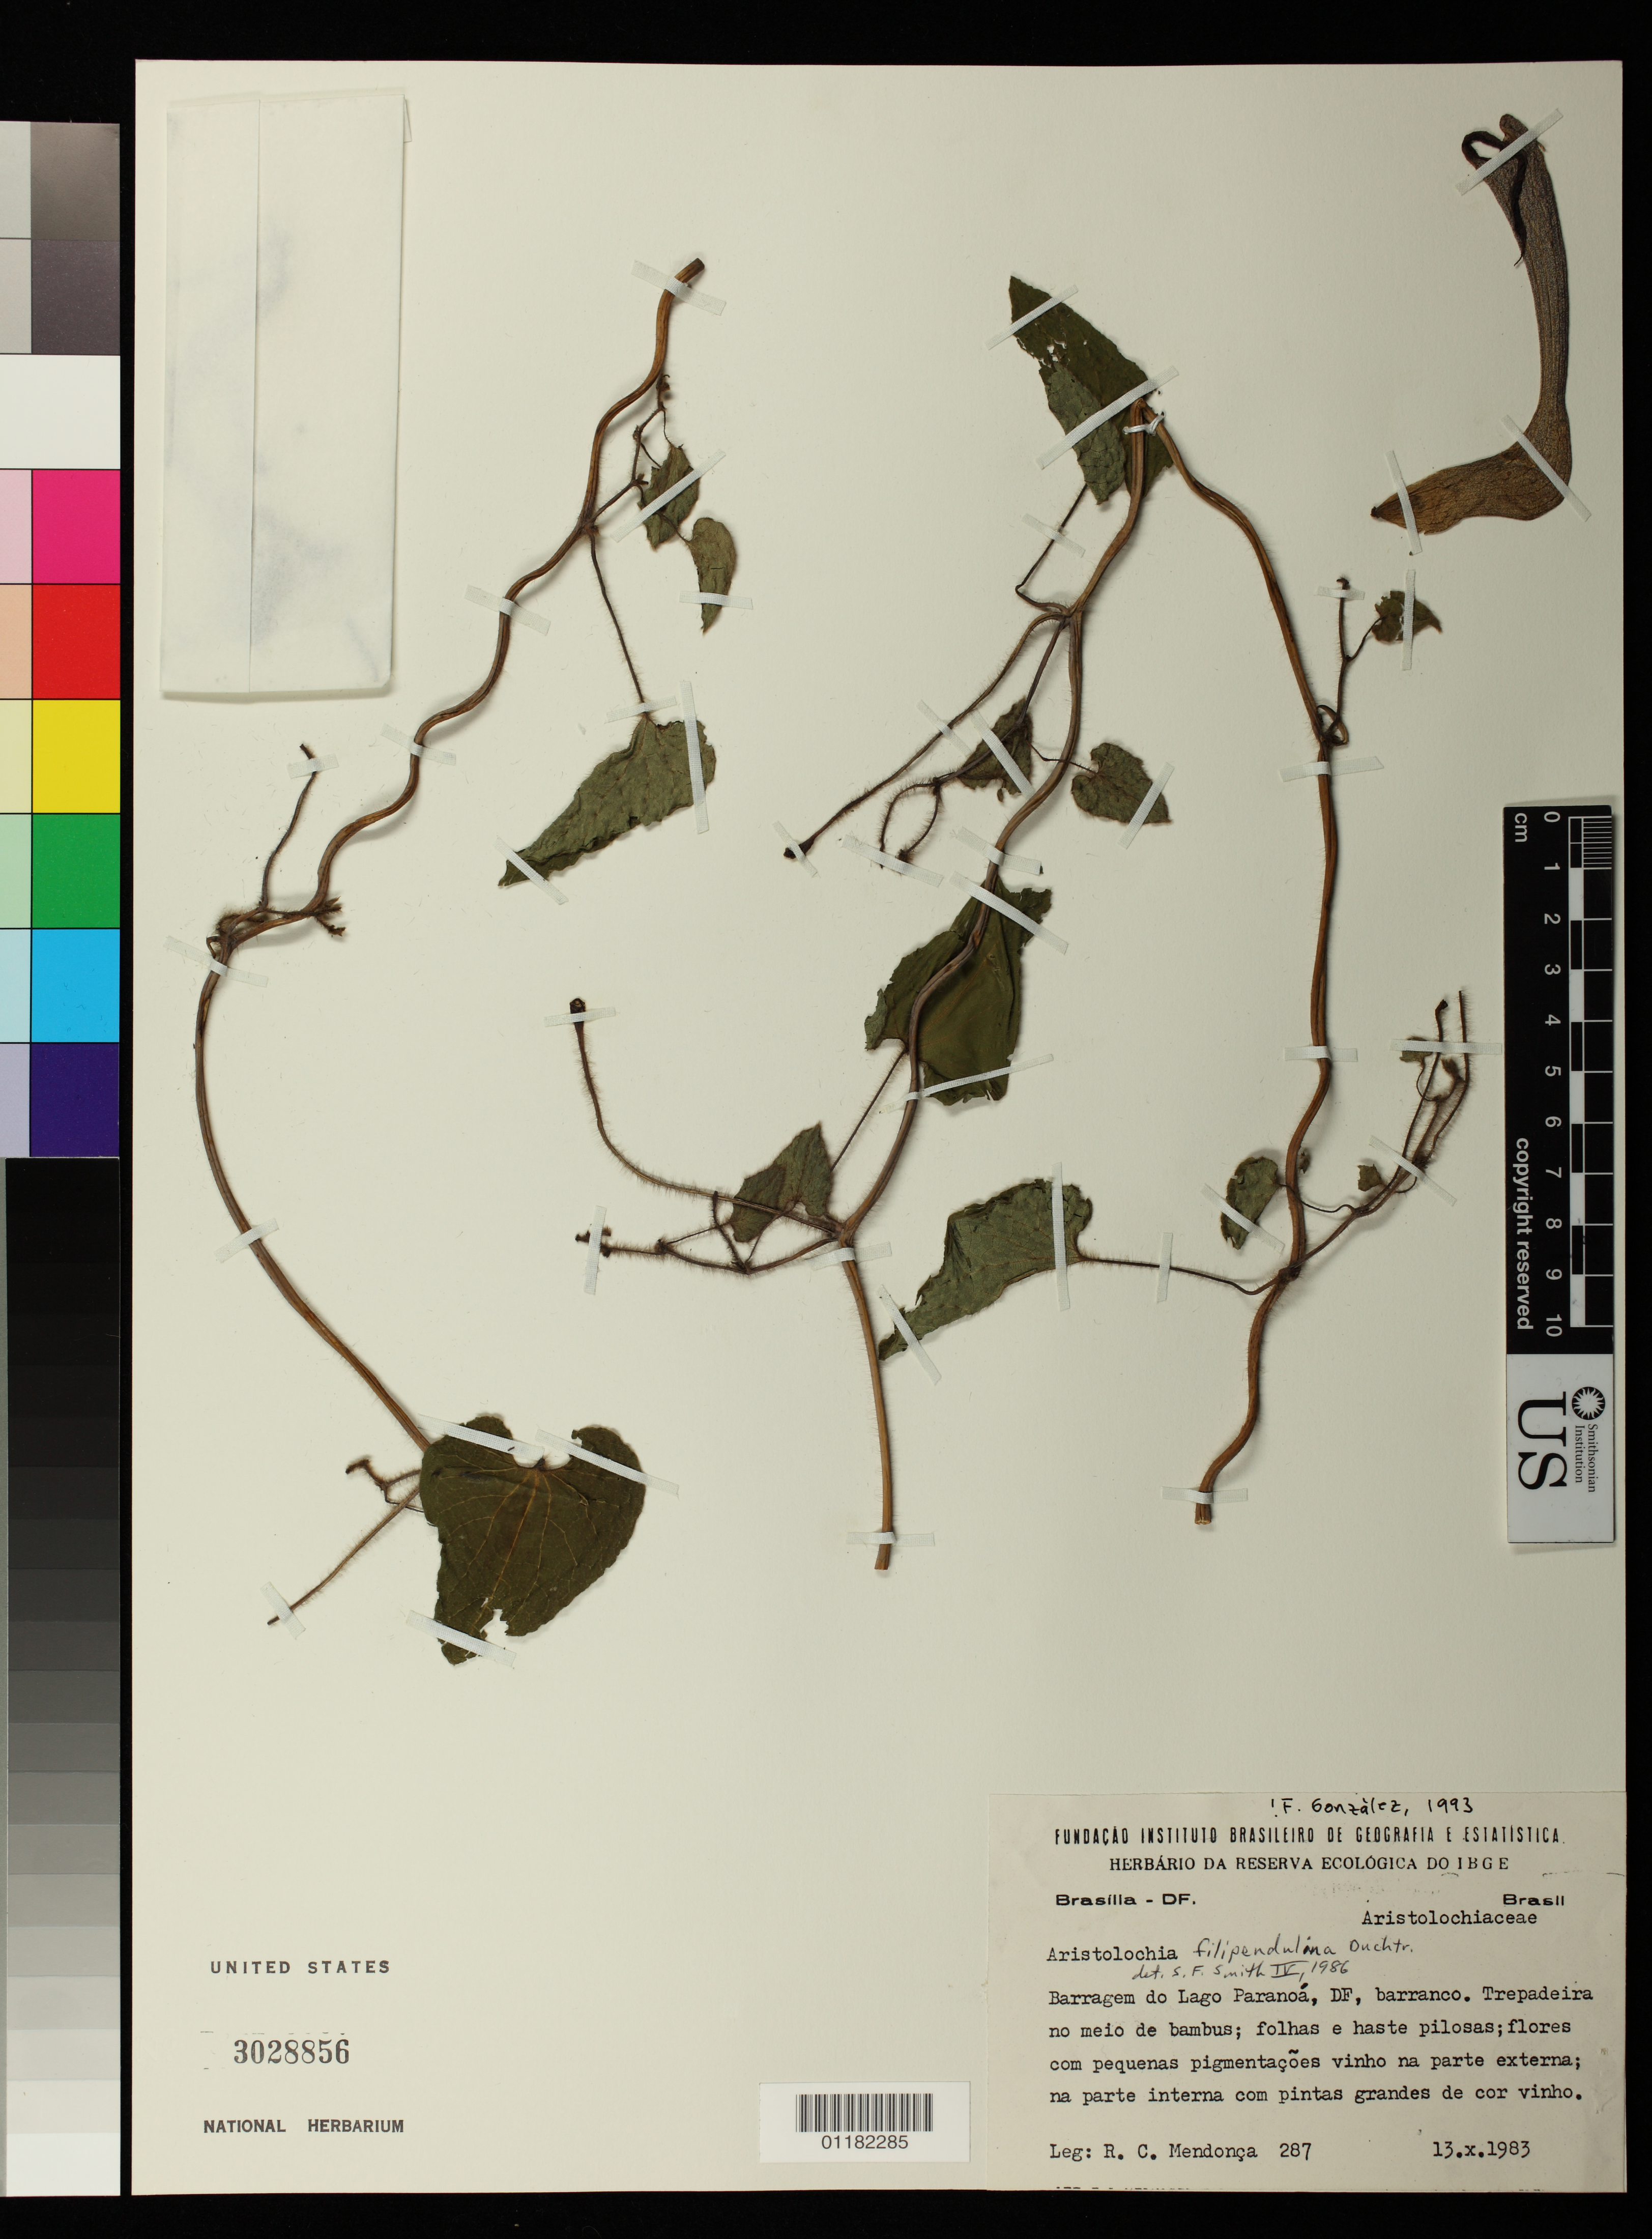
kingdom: Plantae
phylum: Tracheophyta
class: Magnoliopsida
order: Piperales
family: Aristolochiaceae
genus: Aristolochia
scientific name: Aristolochia filipendula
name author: Duch.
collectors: R. C. Mendonça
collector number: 287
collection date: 1983-10-13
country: Brazil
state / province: Distrito Federal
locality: Barragem do Lago Paranoa, DF, barranco. Brasillia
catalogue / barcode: US 3028856